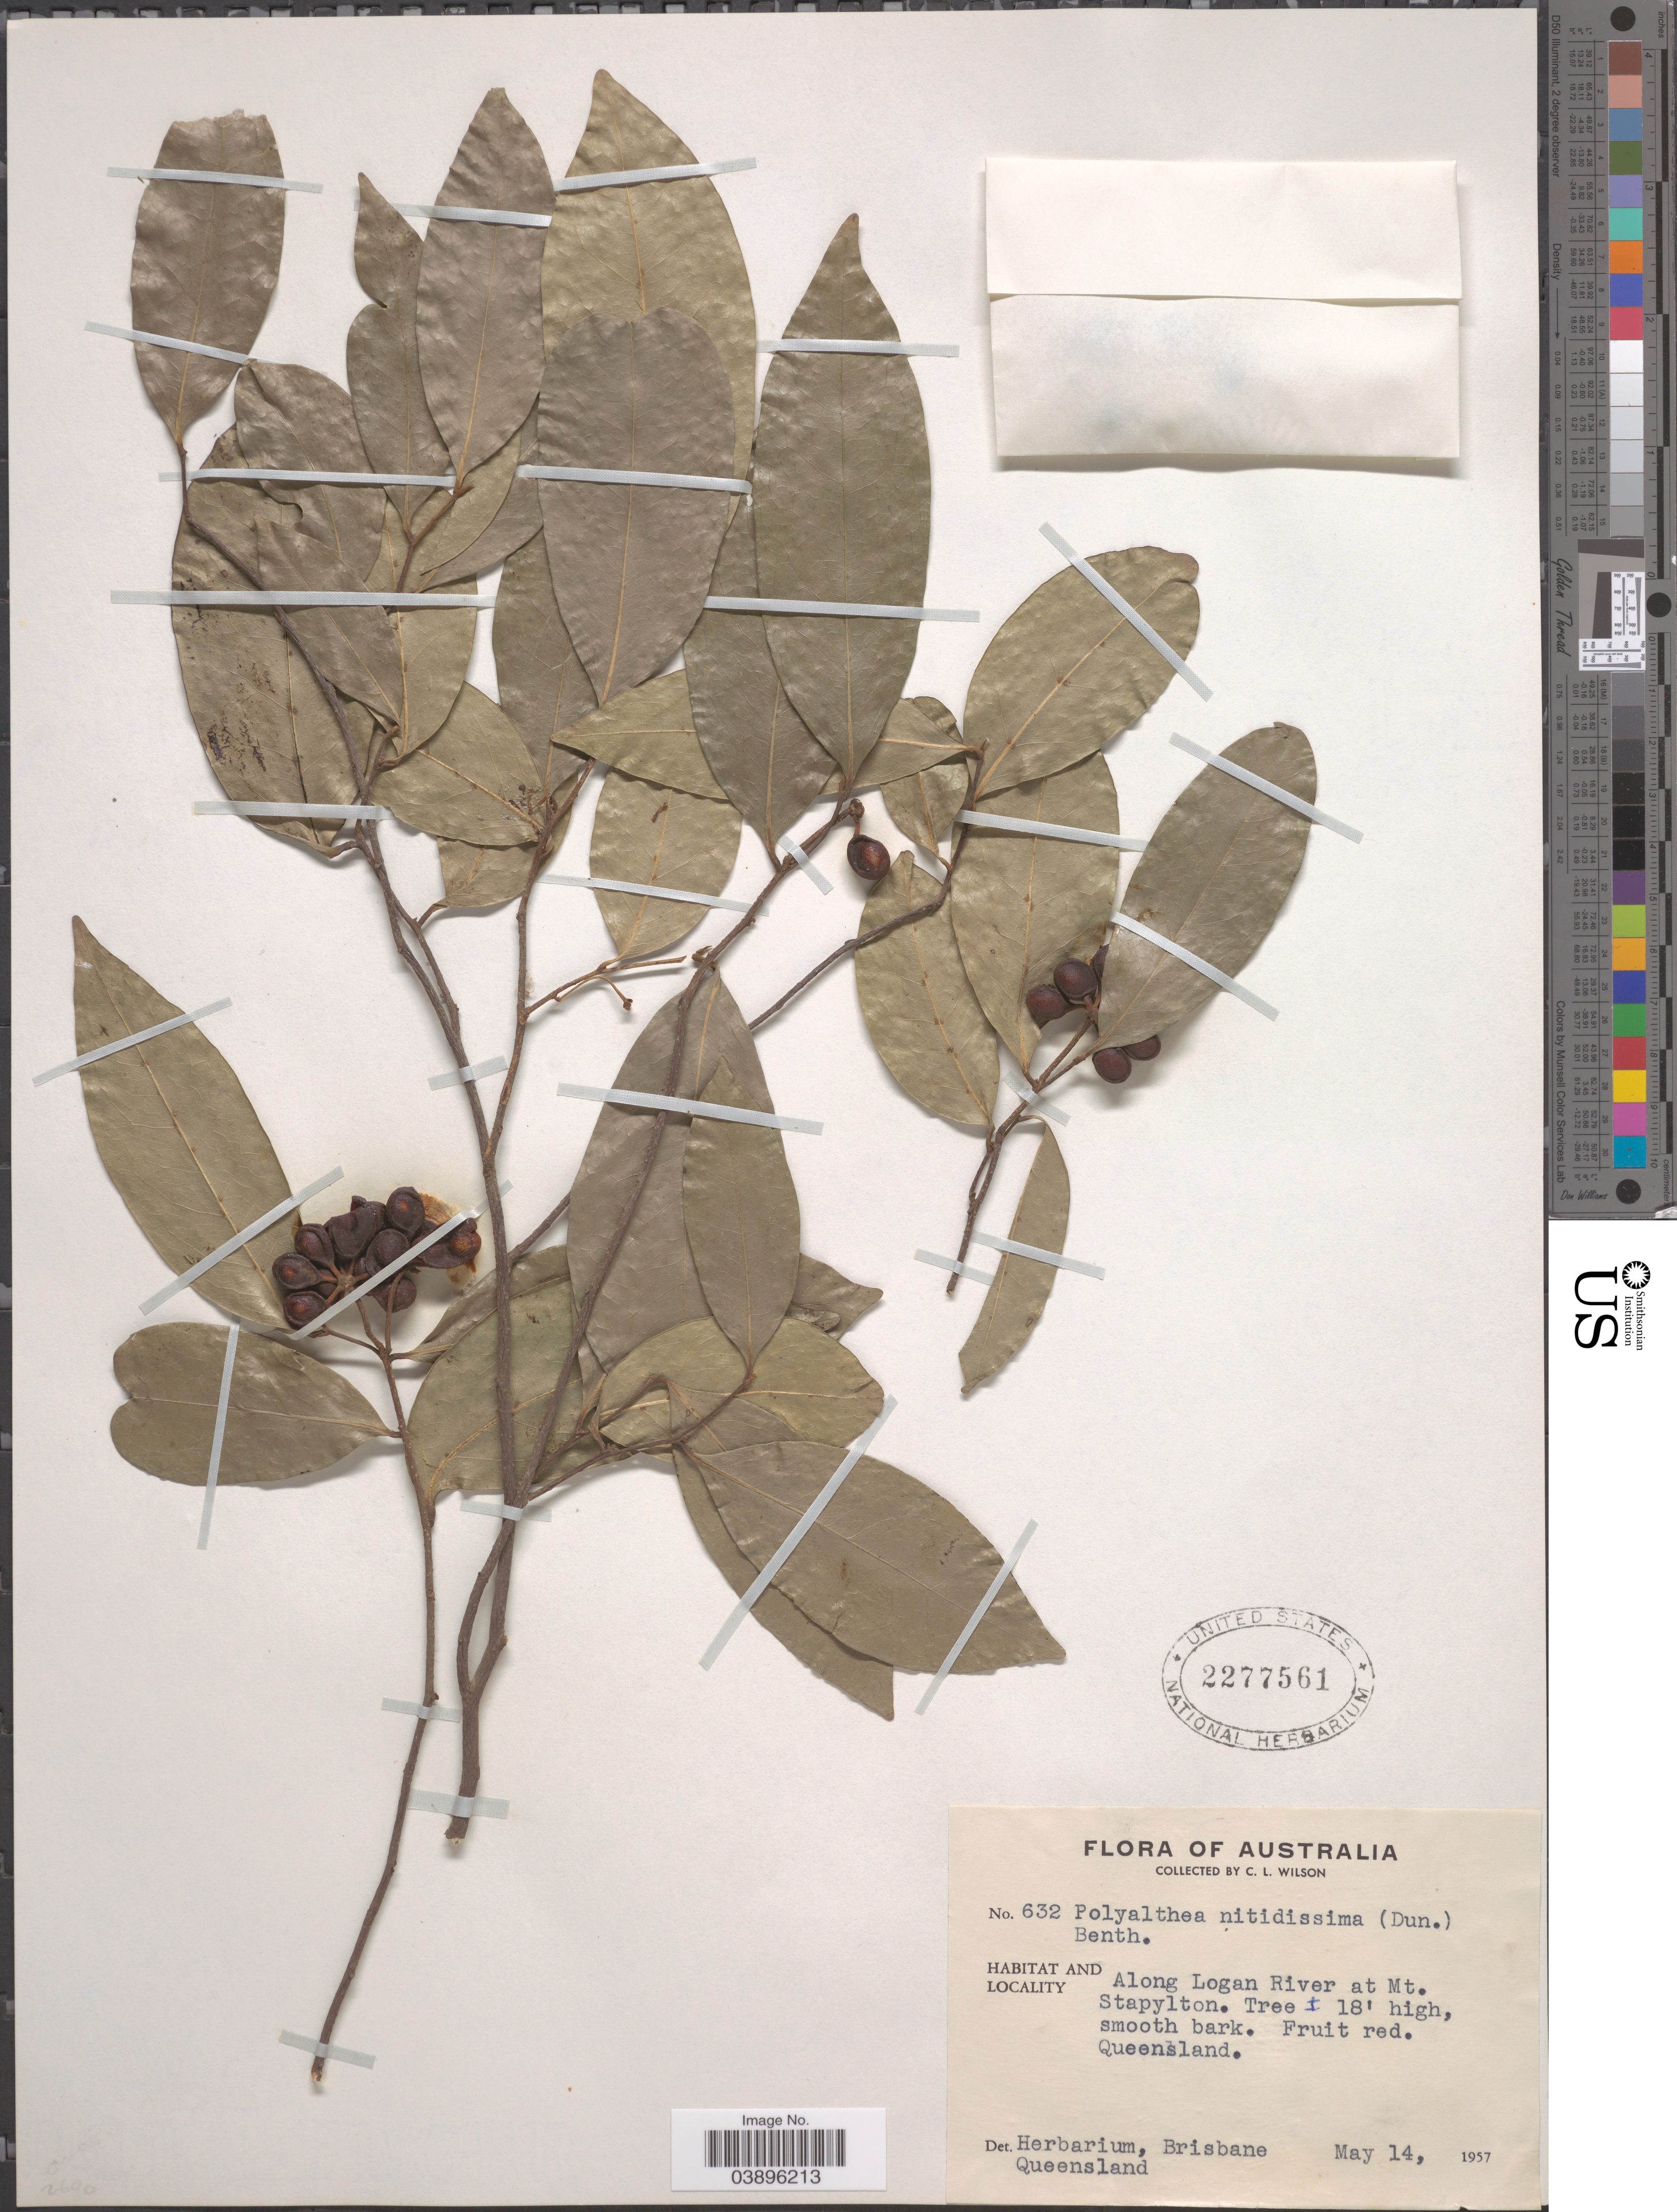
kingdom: Plantae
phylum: Tracheophyta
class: Magnoliopsida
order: Magnoliales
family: Annonaceae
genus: Polyalthia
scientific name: Polyalthia nitidissima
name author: Benth.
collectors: C. L. Wilson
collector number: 632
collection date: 1957-05-14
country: Australia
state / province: Queensland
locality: Along Logan River at Mt. Stapylton.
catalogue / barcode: US 2277561